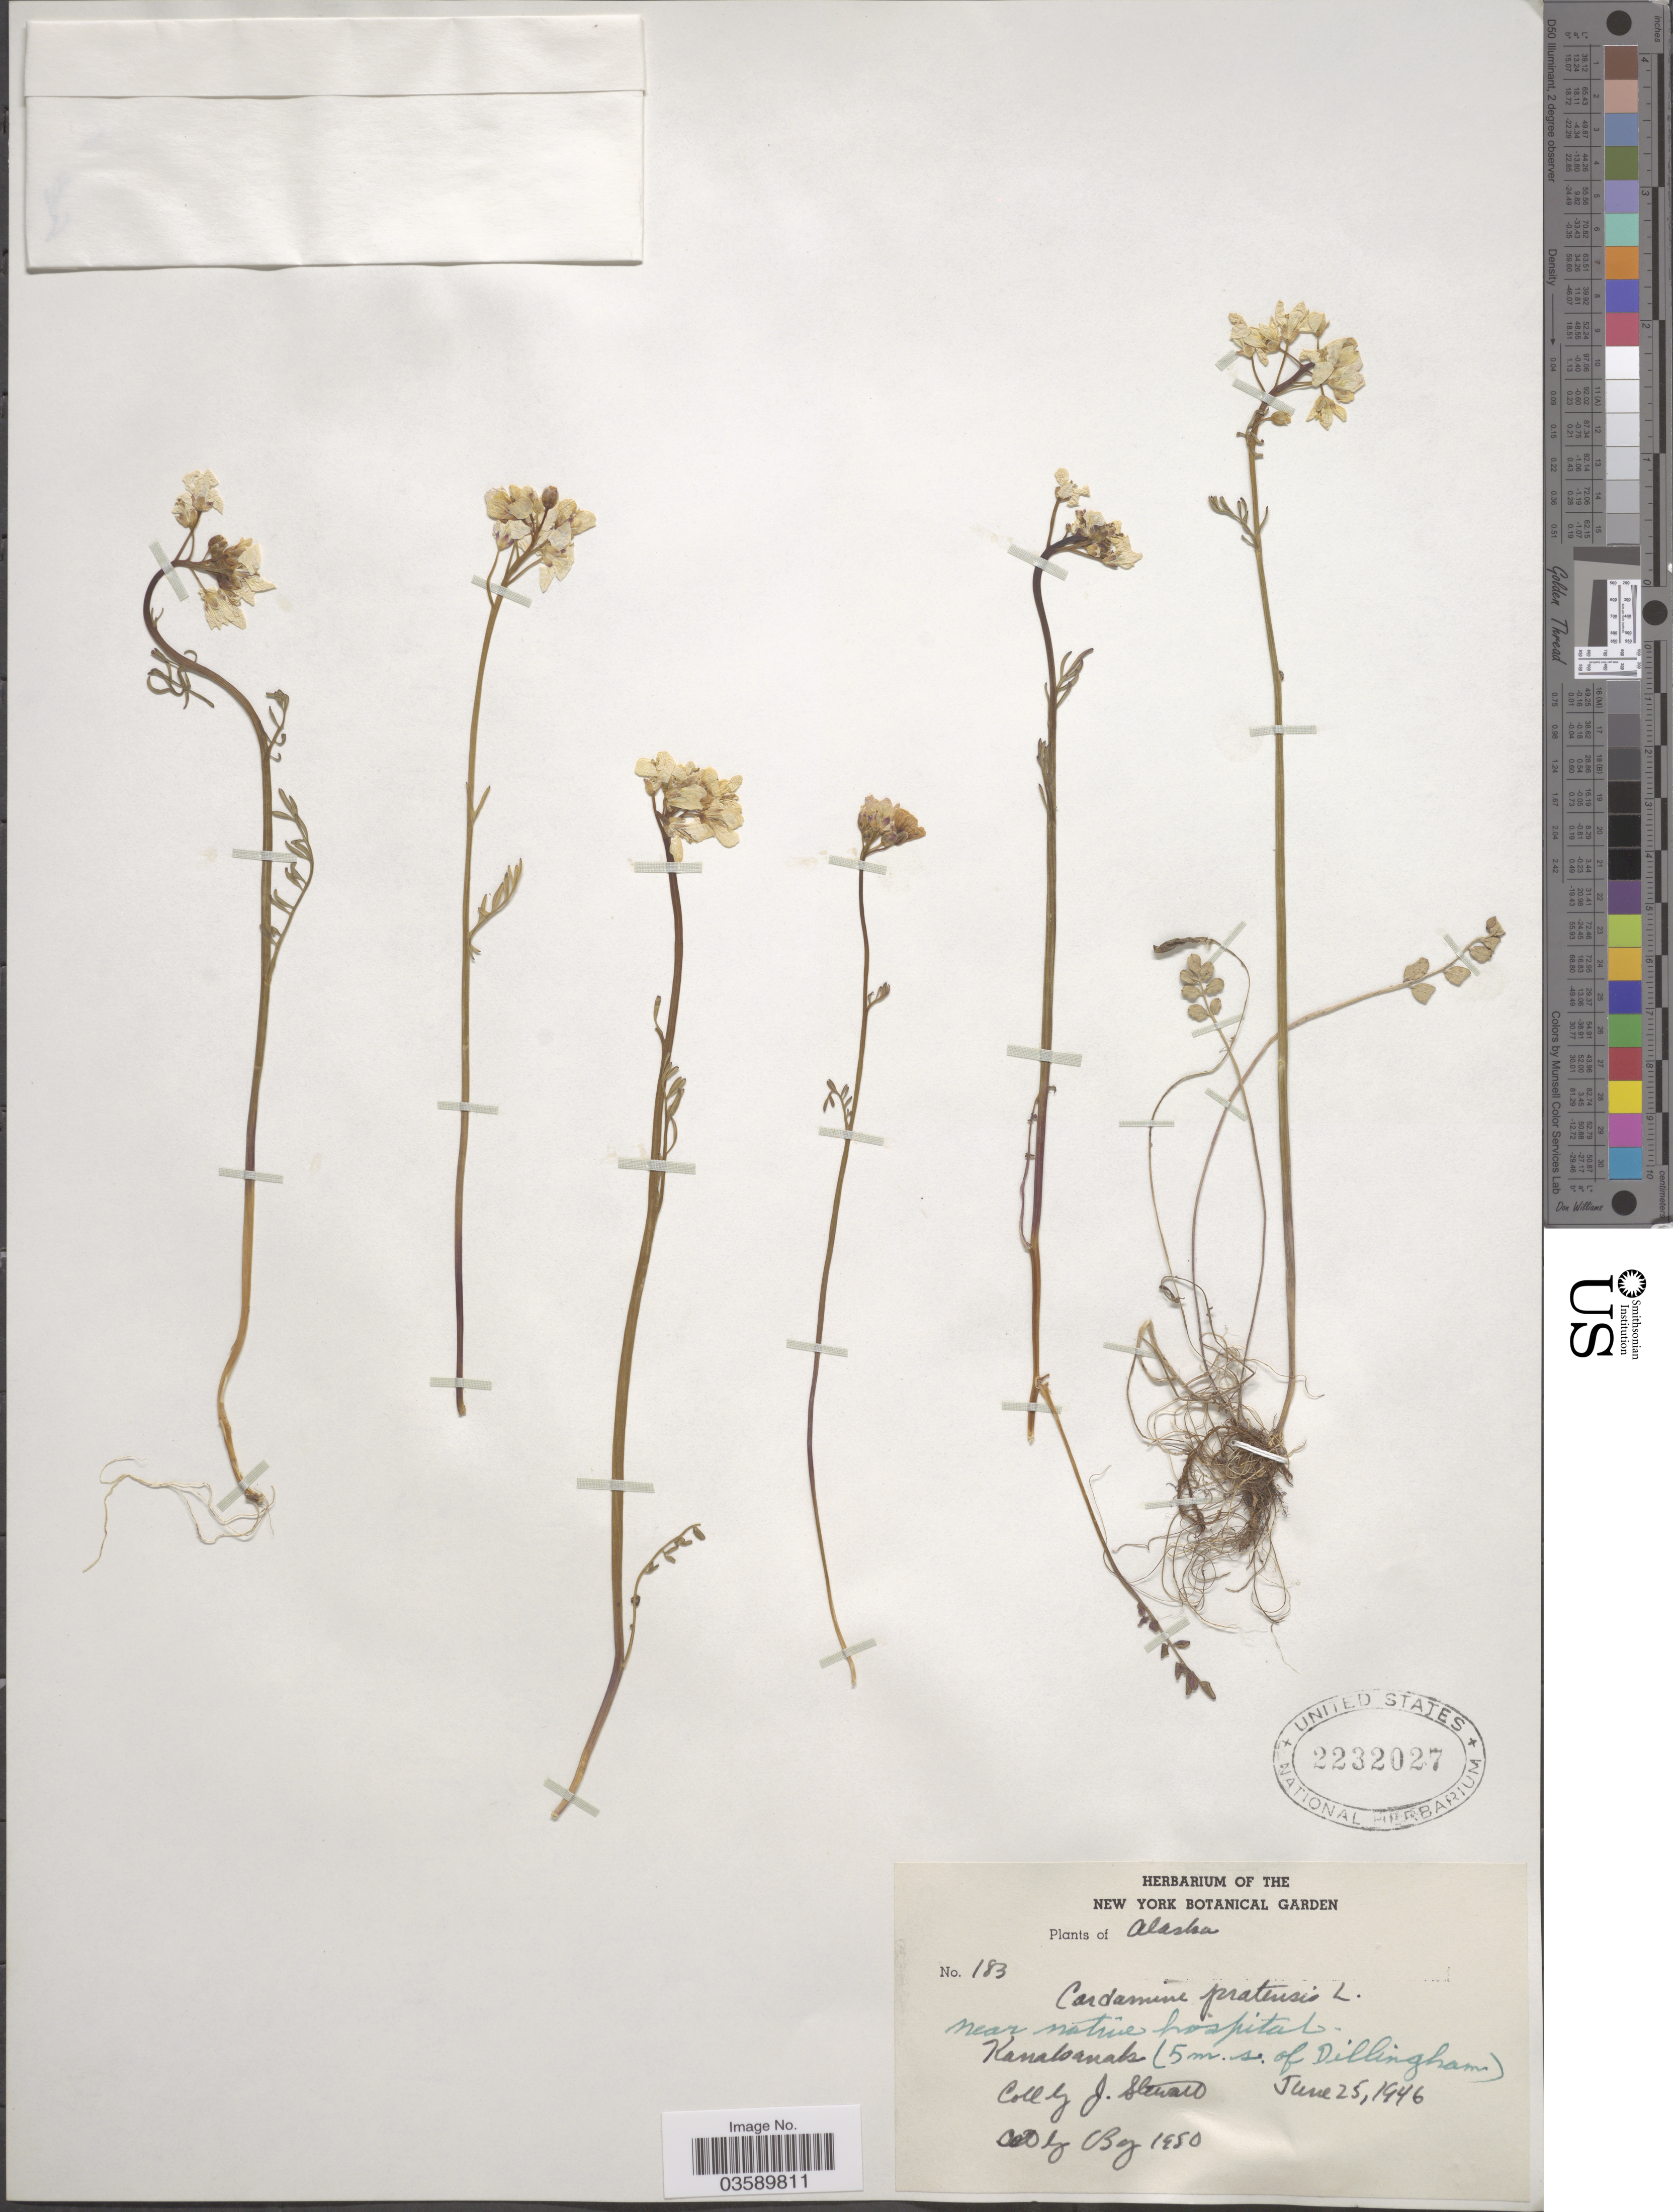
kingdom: Plantae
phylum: Tracheophyta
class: Magnoliopsida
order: Brassicales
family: Brassicaceae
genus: Cardamine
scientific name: Cardamine pratensis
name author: L.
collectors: J. Stewart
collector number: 183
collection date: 1946-06-25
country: United States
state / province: Alaska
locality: Near nature hospital. Kanakanak (5 m. s. of Dillingham).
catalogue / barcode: US 2232027